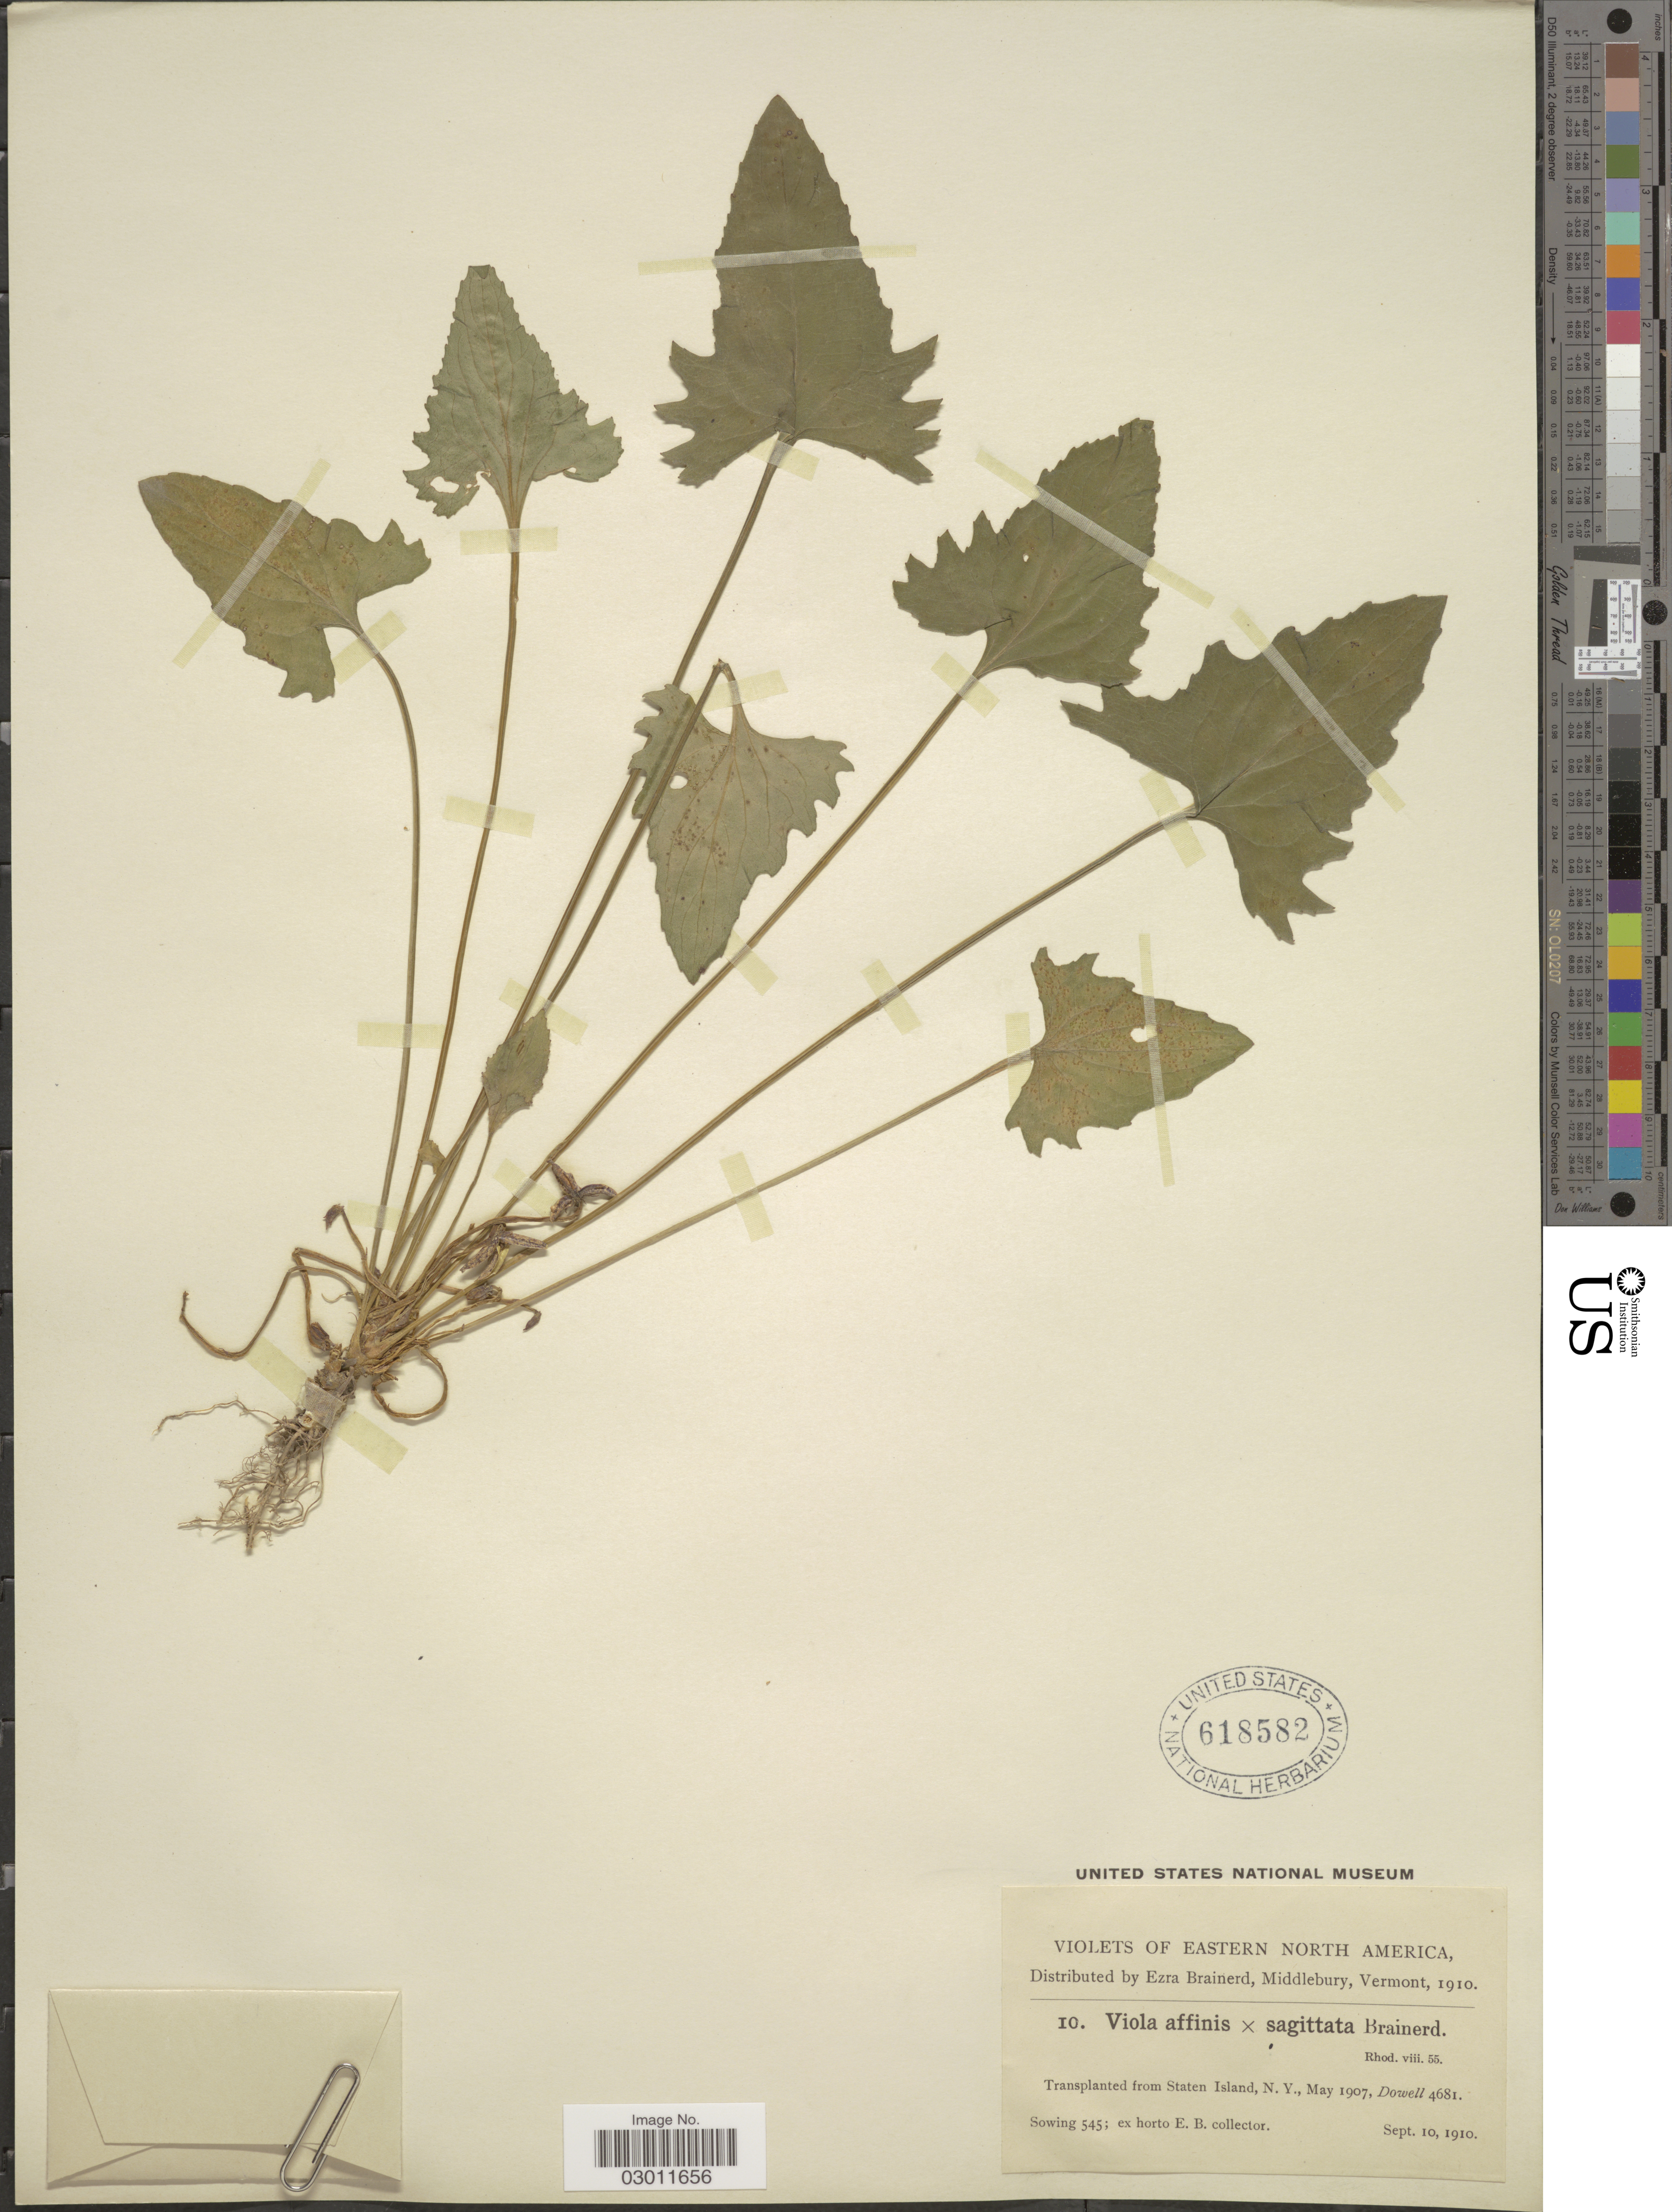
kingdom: Plantae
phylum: Tracheophyta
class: Magnoliopsida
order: Malpighiales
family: Violaceae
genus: Viola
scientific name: Viola affinis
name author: LeConte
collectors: ex herb. Ezra Brainerd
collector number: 10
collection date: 1910-09-10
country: United States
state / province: New York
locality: Eastern North America. Transplanted from Staten Island, N. Y.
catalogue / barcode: US 618582